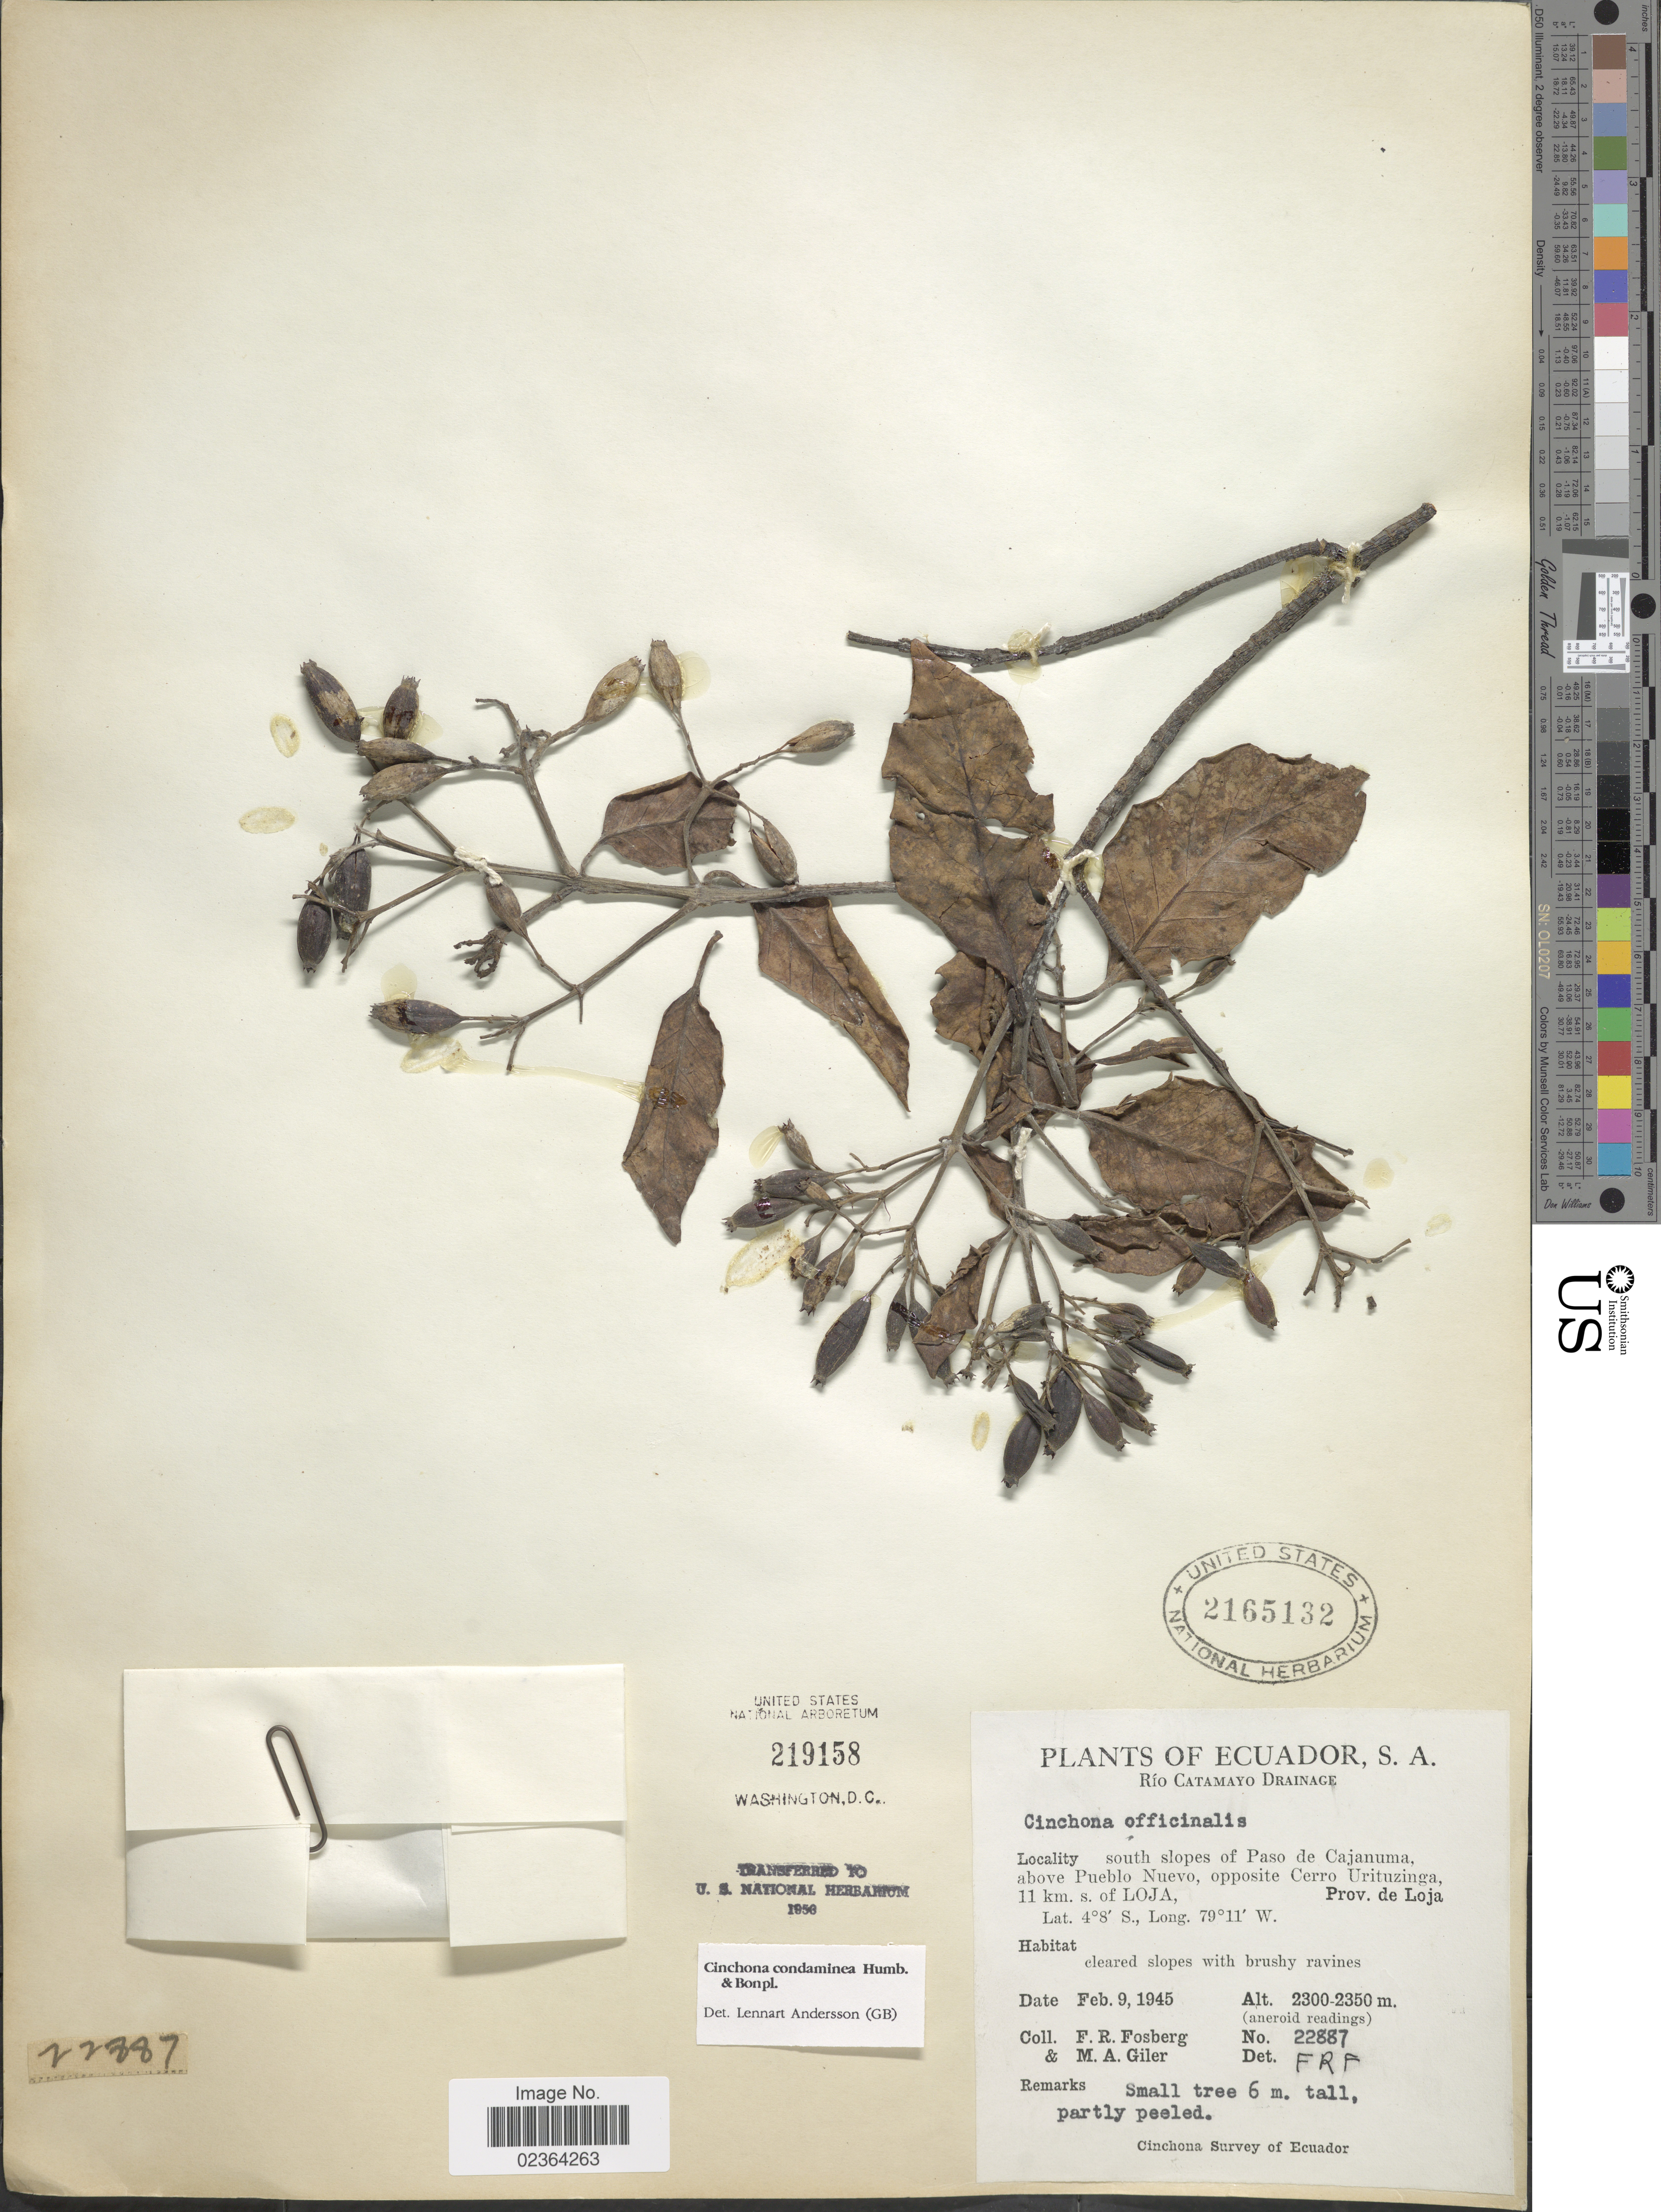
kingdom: Plantae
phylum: Tracheophyta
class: Magnoliopsida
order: Gentianales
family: Rubiaceae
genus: Cinchona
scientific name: Cinchona condaminea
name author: Humb. & Bonpl.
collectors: F. R. Fosberg & M. Giler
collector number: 22887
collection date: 1945-02-09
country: Ecuador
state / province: Loja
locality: Rio Catamayo Drainage, South slpes of Paso de Cajanuma, above Pueblo Nuevo, opposite Cerro Urituzinga, 11 km. s. of Loja, Prov. de Loja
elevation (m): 2300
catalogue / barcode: US 2165132